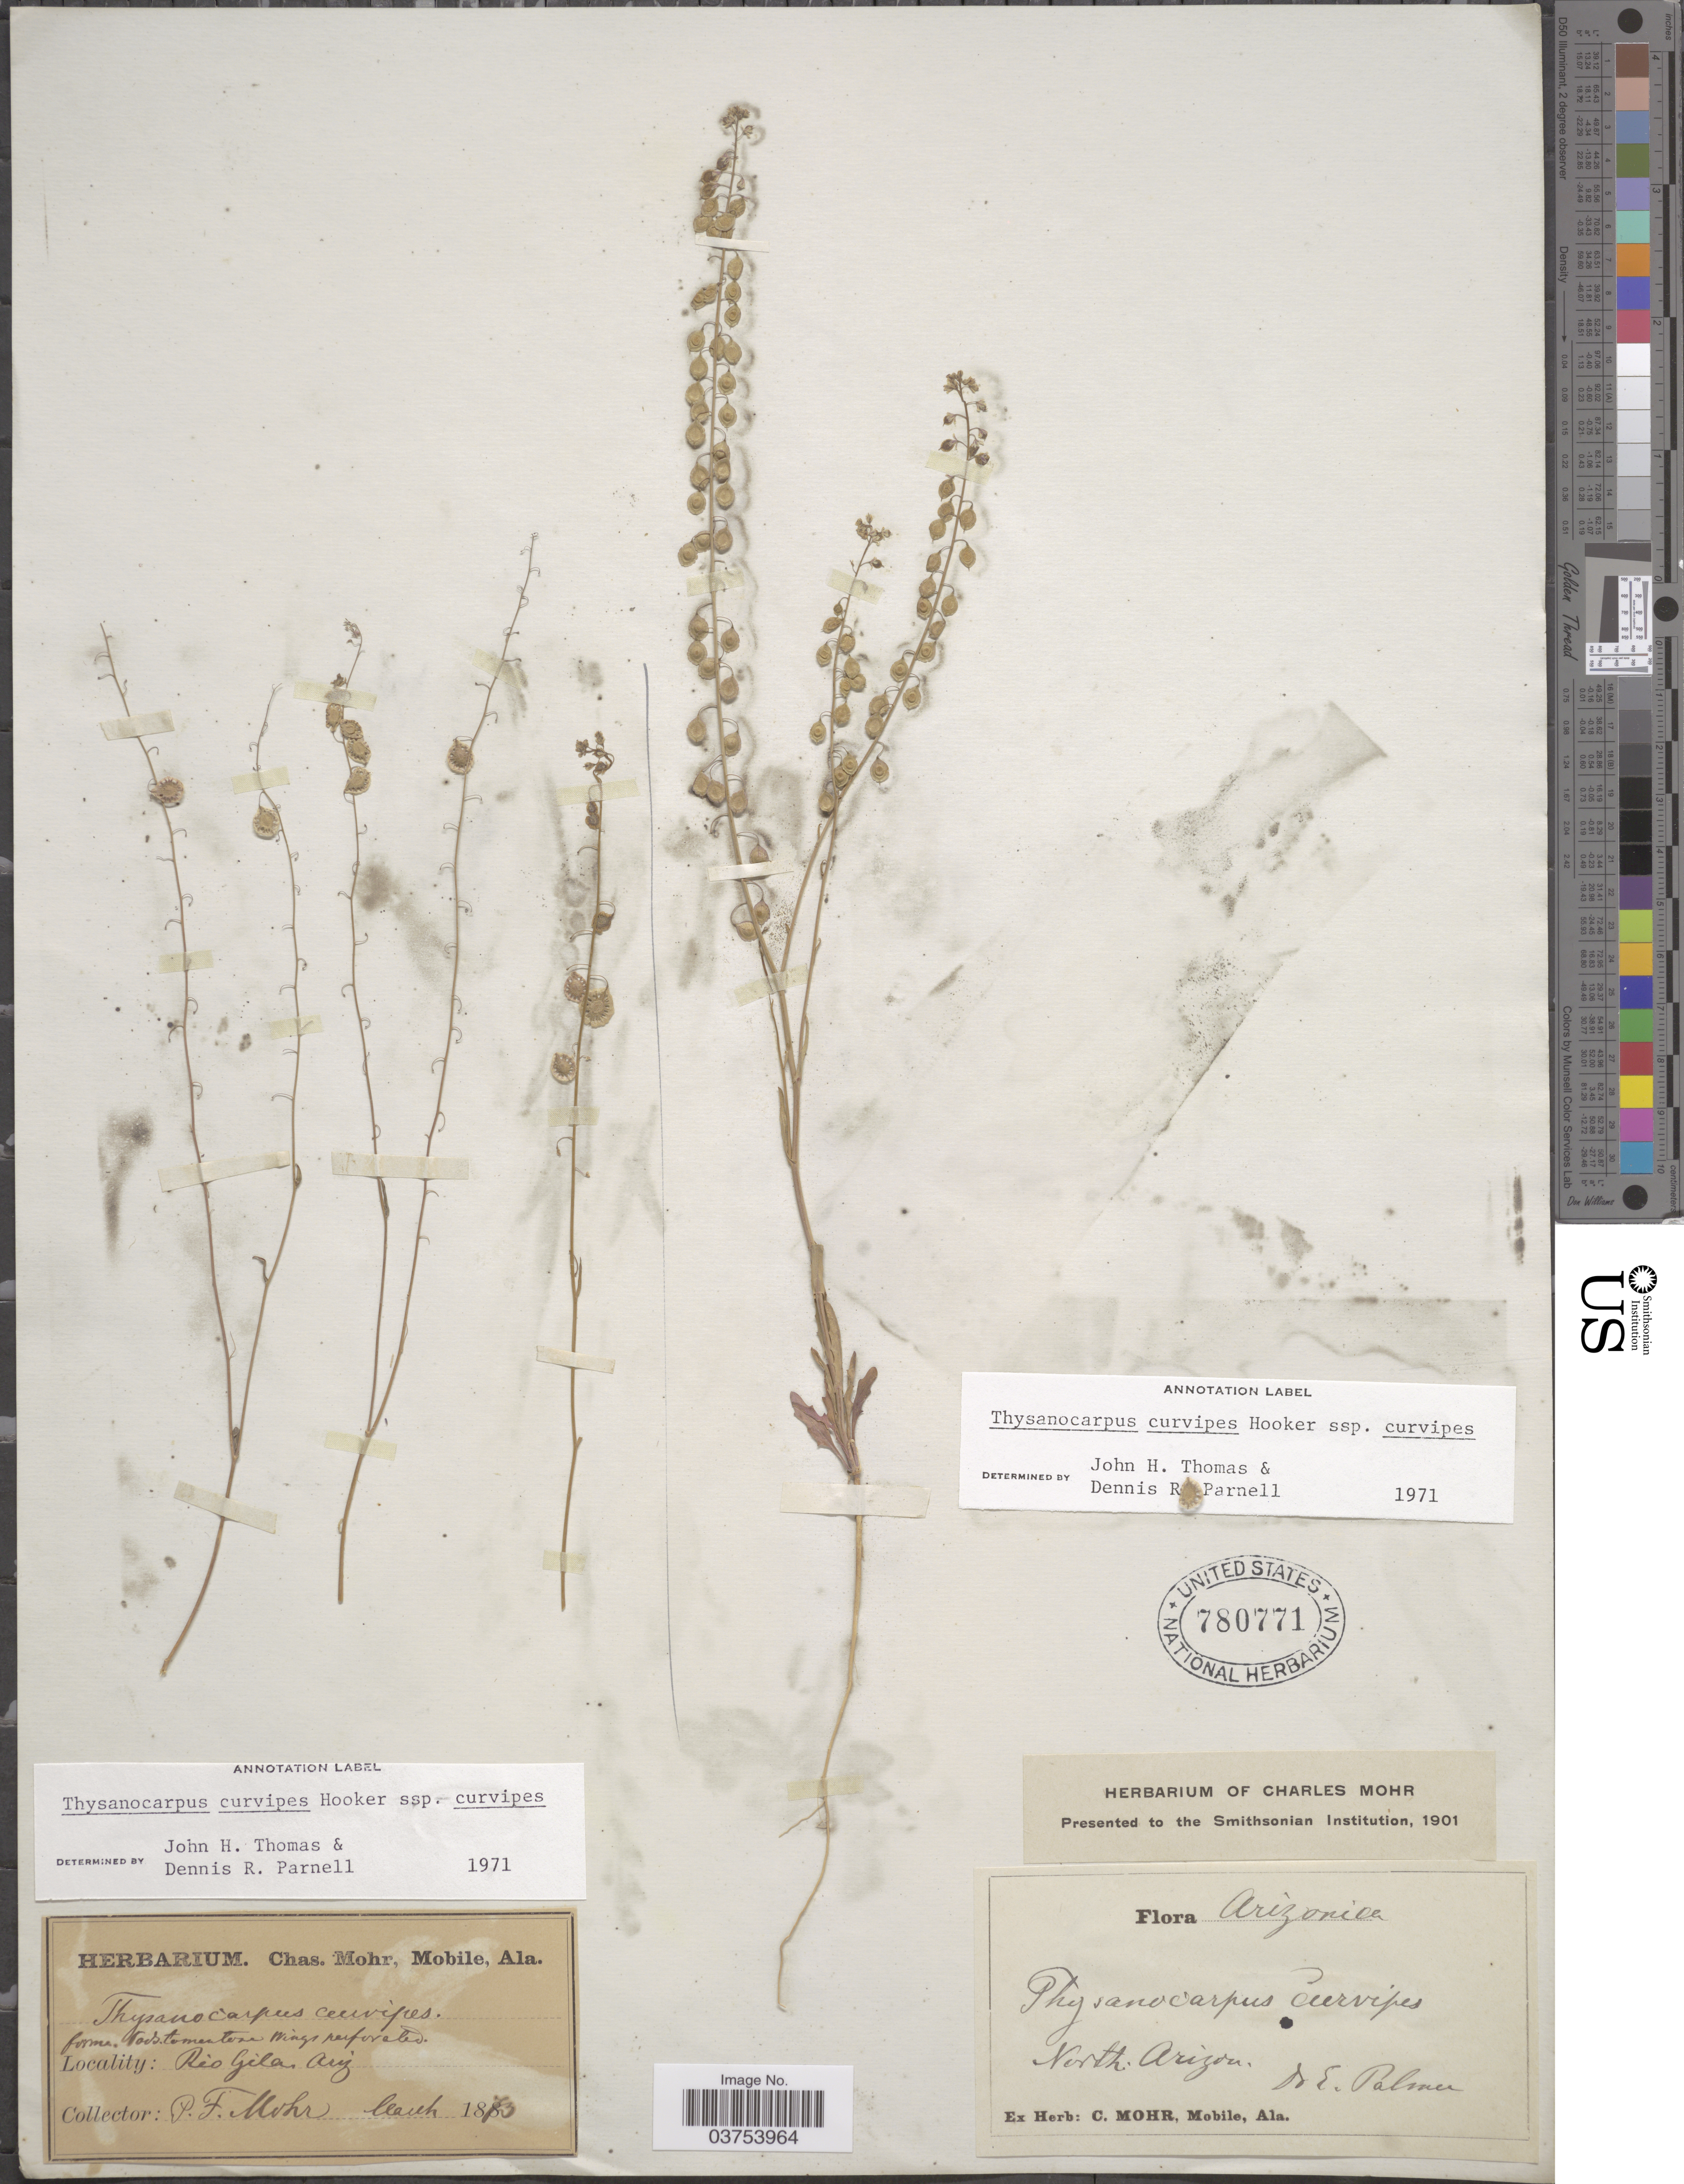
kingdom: Plantae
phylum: Tracheophyta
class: Magnoliopsida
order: Brassicales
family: Brassicaceae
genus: Thysanocarpus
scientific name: Thysanocarpus curvipes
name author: Hook.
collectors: E. Palmer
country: United States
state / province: Arizona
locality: North Arizon.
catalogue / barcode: US 780771-2